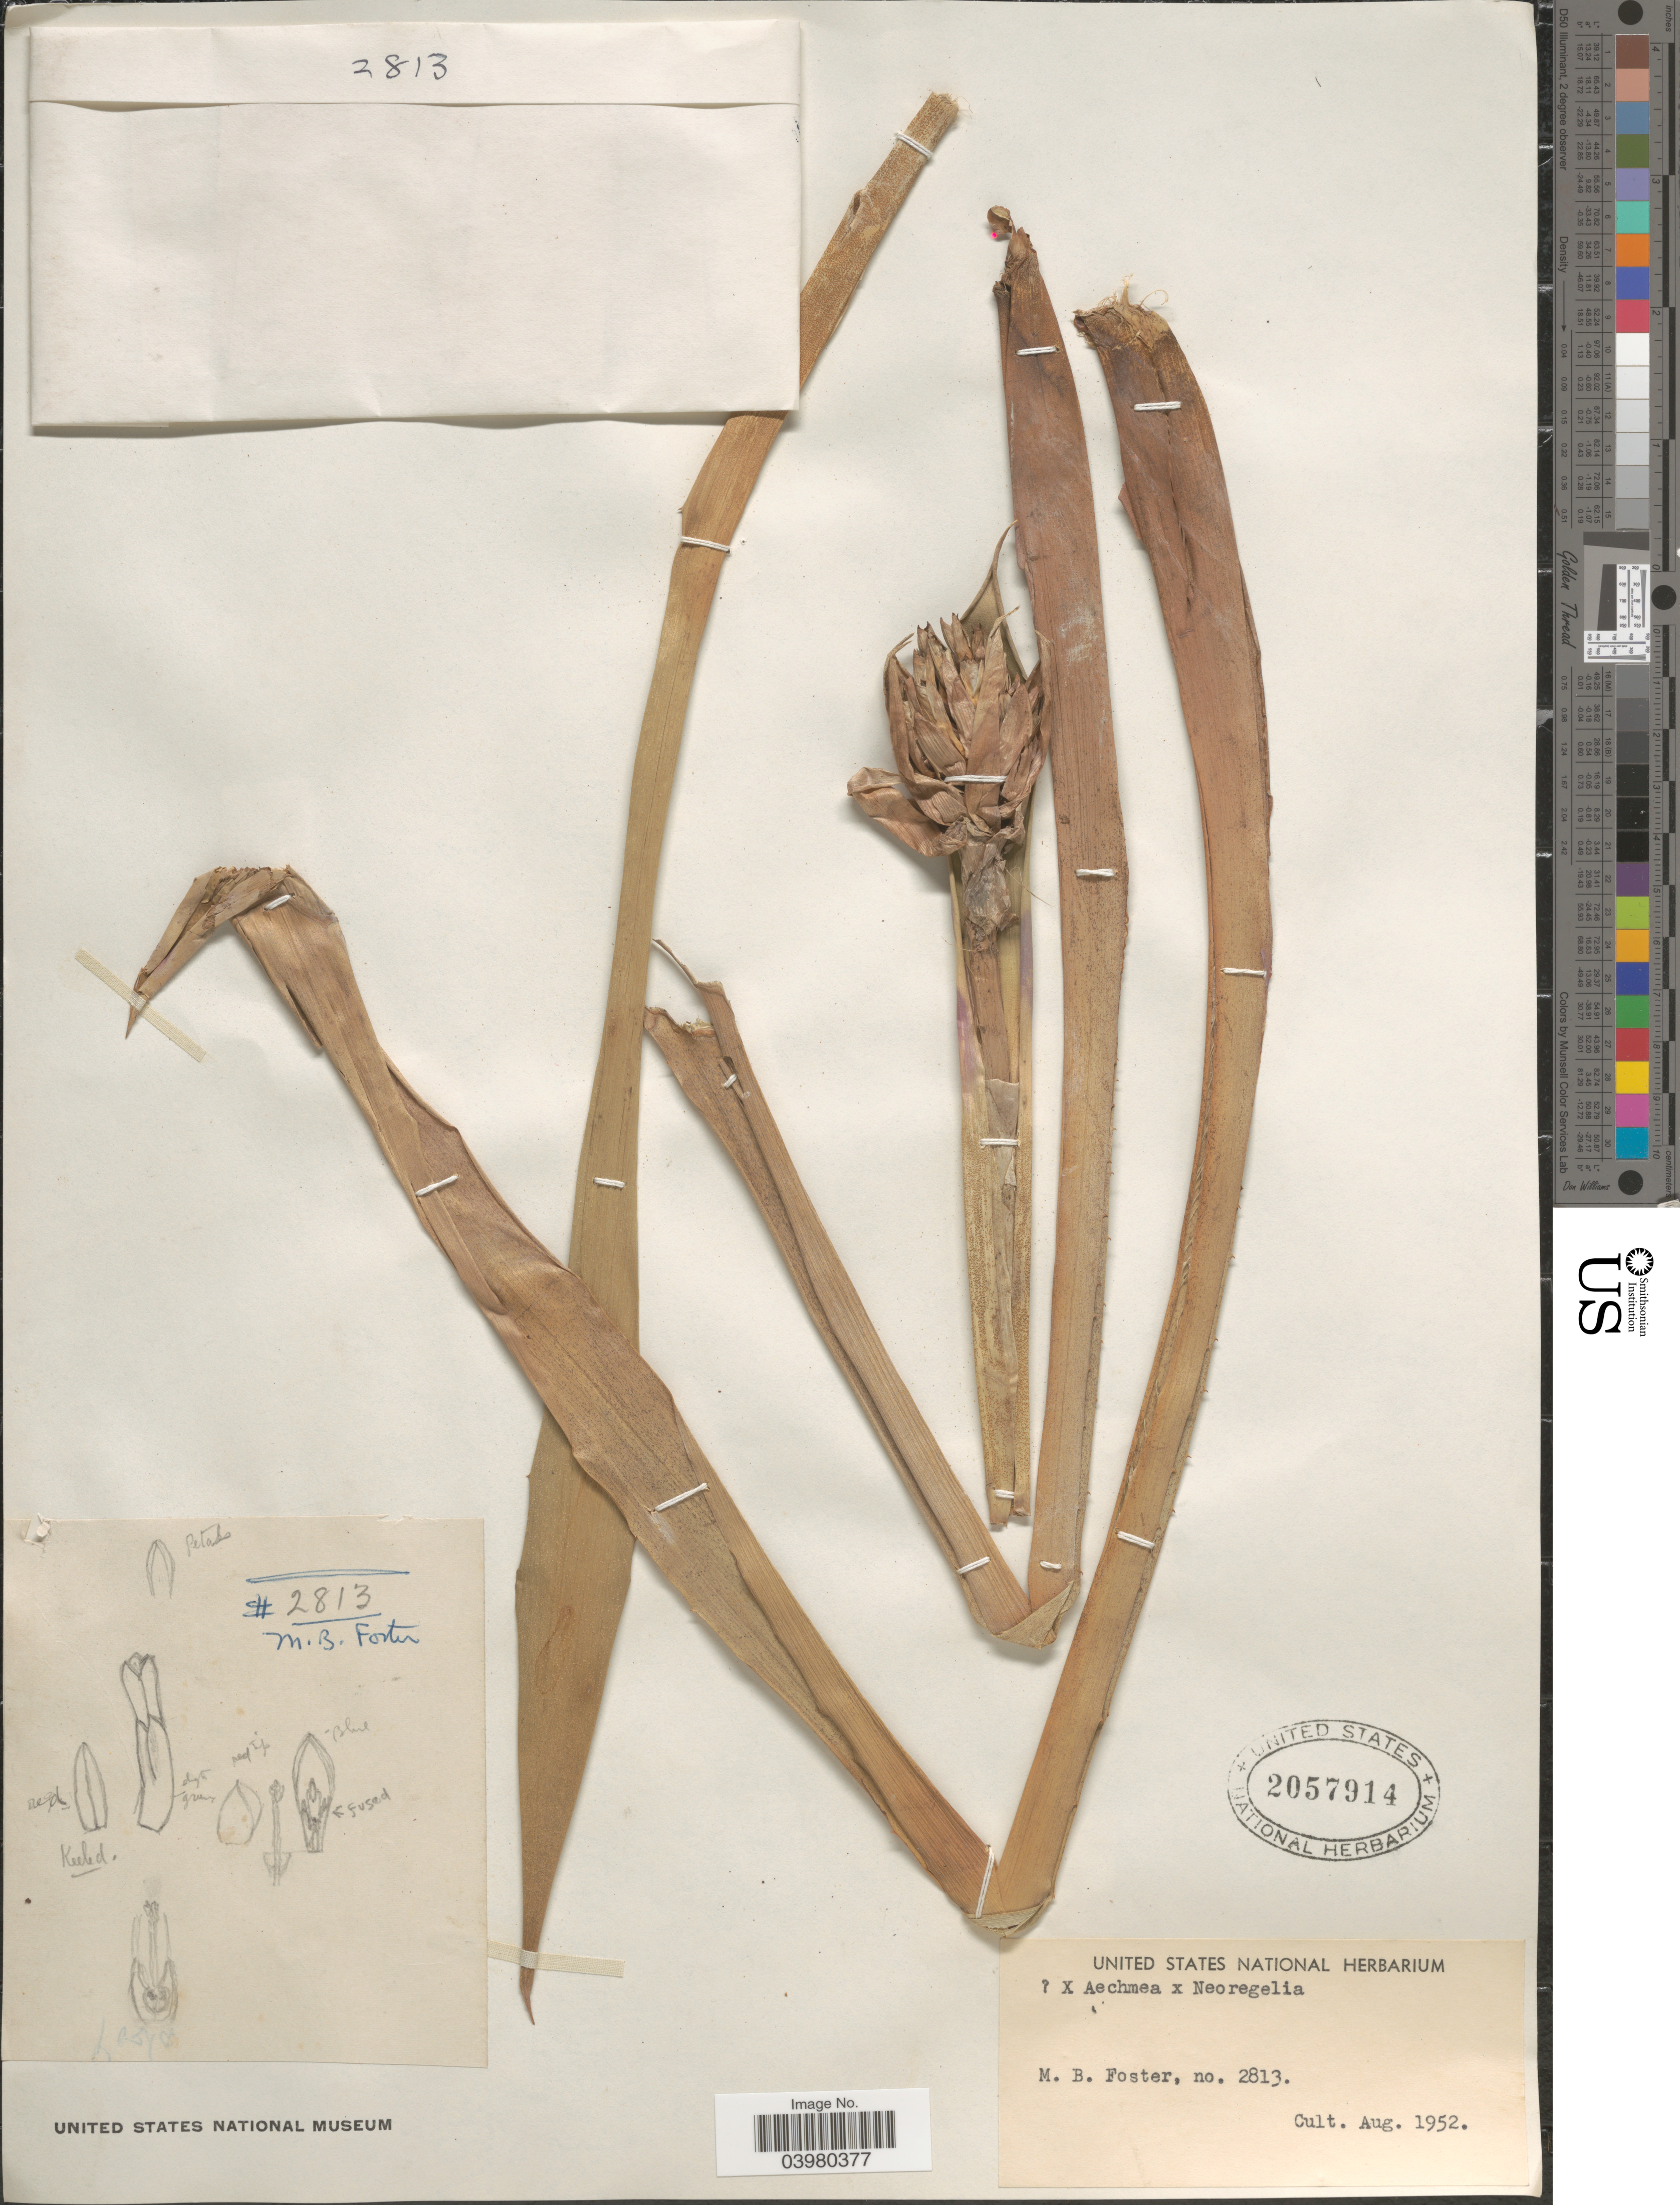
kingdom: Plantae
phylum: Tracheophyta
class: Liliopsida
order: Poales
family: Bromeliaceae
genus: Aechmea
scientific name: Aechmea sp.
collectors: M. B. Foster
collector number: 2813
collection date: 1952-08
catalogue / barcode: US 2057914